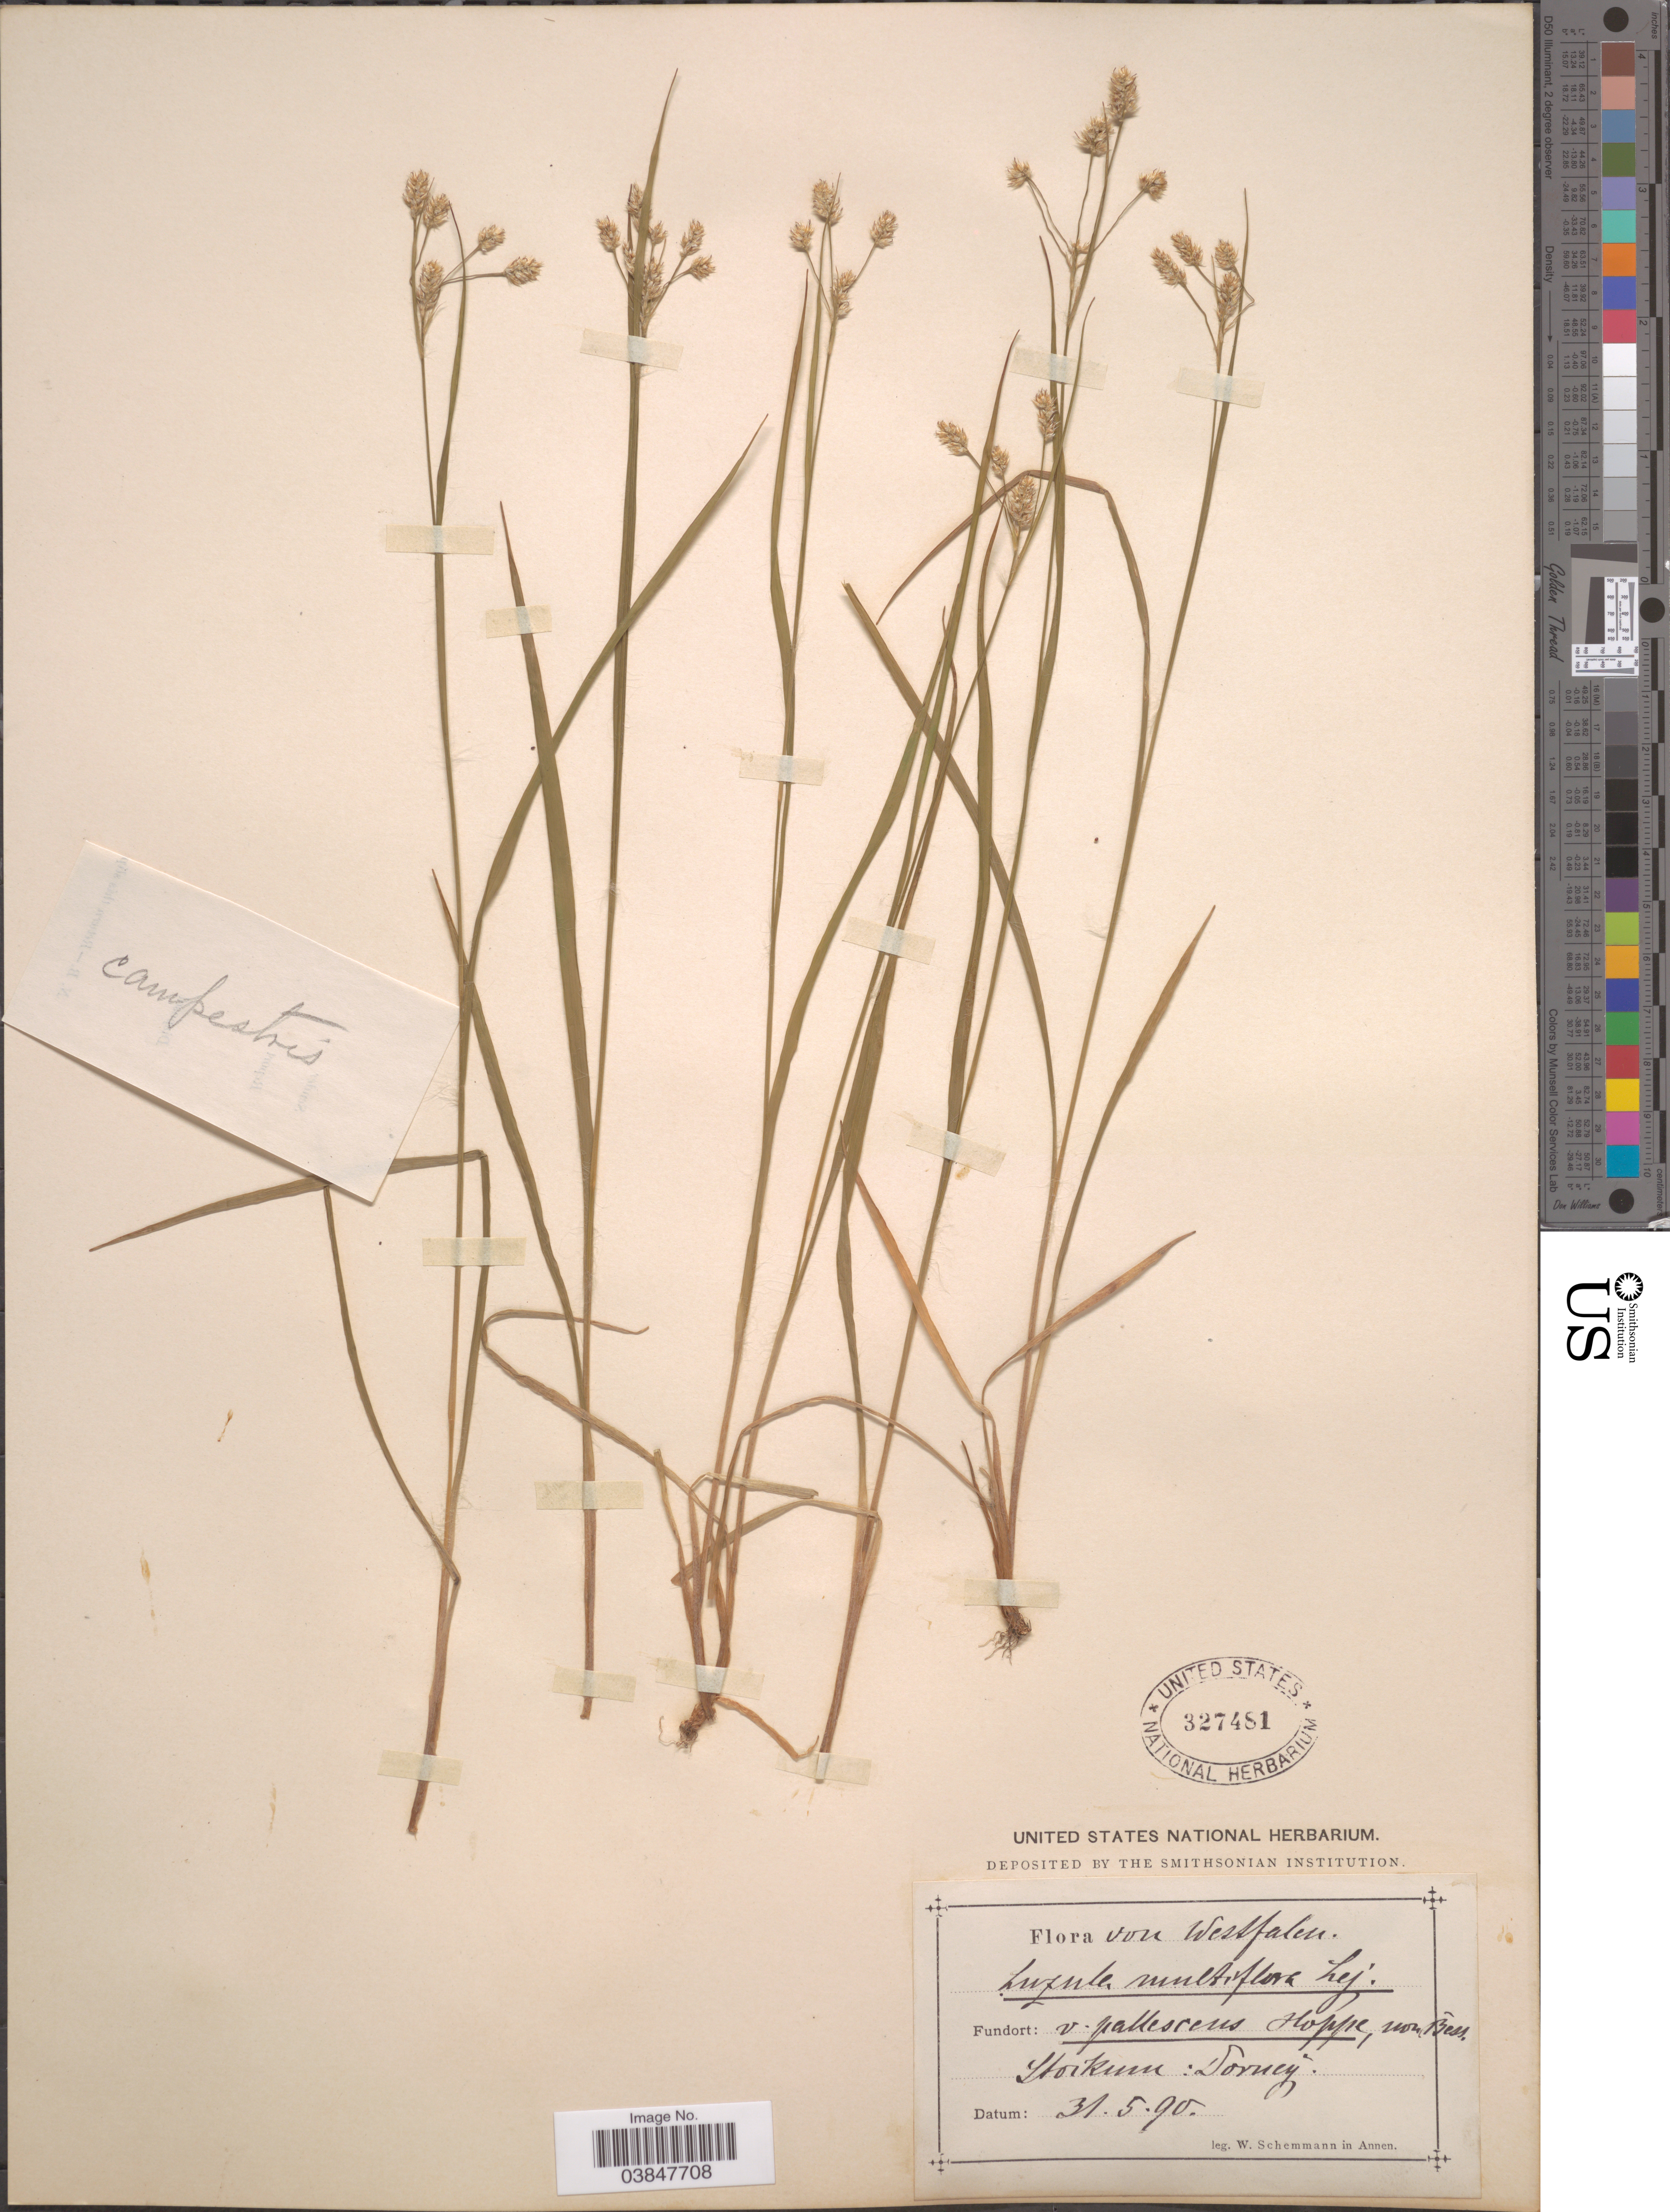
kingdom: Plantae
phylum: Tracheophyta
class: Liliopsida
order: Poales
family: Juncaceae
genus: Luzula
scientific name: Luzula campestris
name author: (L.) DC.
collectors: W. Schemmann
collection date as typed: Transcribed d/m/y: 31/5/90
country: Germany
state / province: Nordrhein-Westfalen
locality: Westfalen. Stockum: Dorney.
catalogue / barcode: US 327481